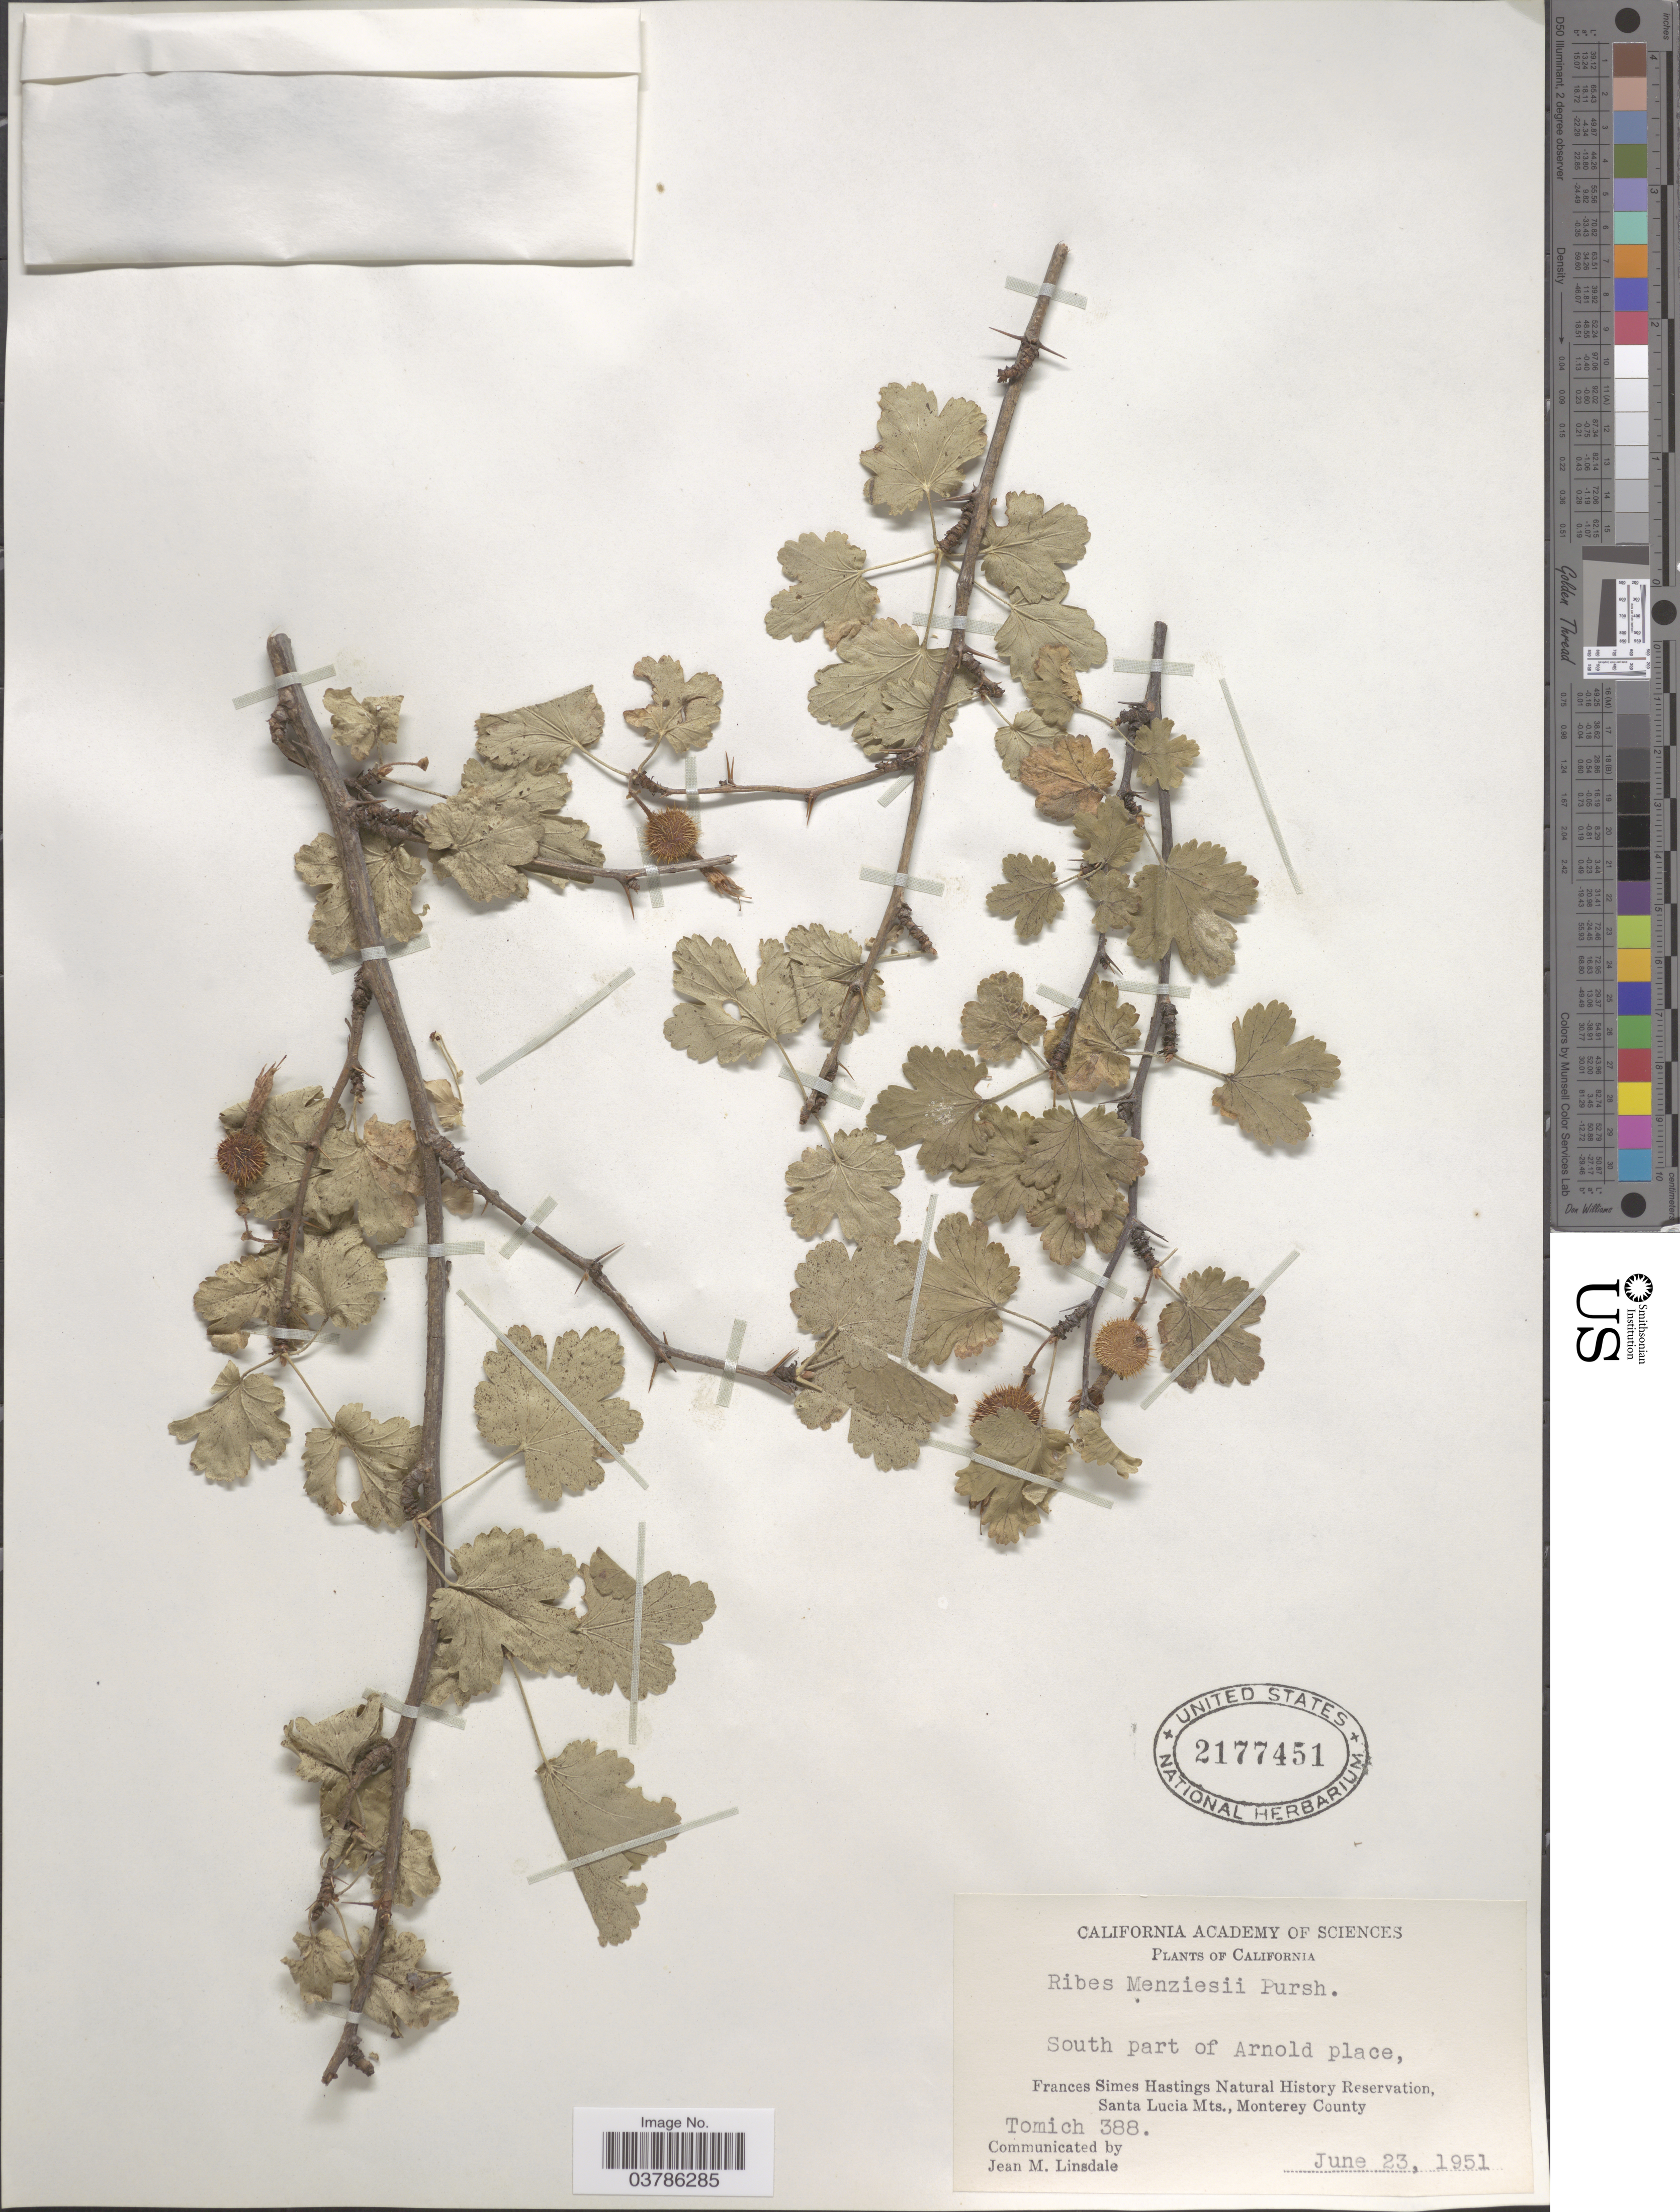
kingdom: Plantae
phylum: Tracheophyta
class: Magnoliopsida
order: Saxifragales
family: Grossulariaceae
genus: Ribes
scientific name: Ribes menziesii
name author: Pursh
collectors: Tomich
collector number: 388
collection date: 1951-06-23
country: United States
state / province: California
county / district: Monterey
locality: South part of Arnold place, Frances Simes Hastings Natural History Reservation, Santa Lucia Mts., Monterey County.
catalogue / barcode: US 2177451